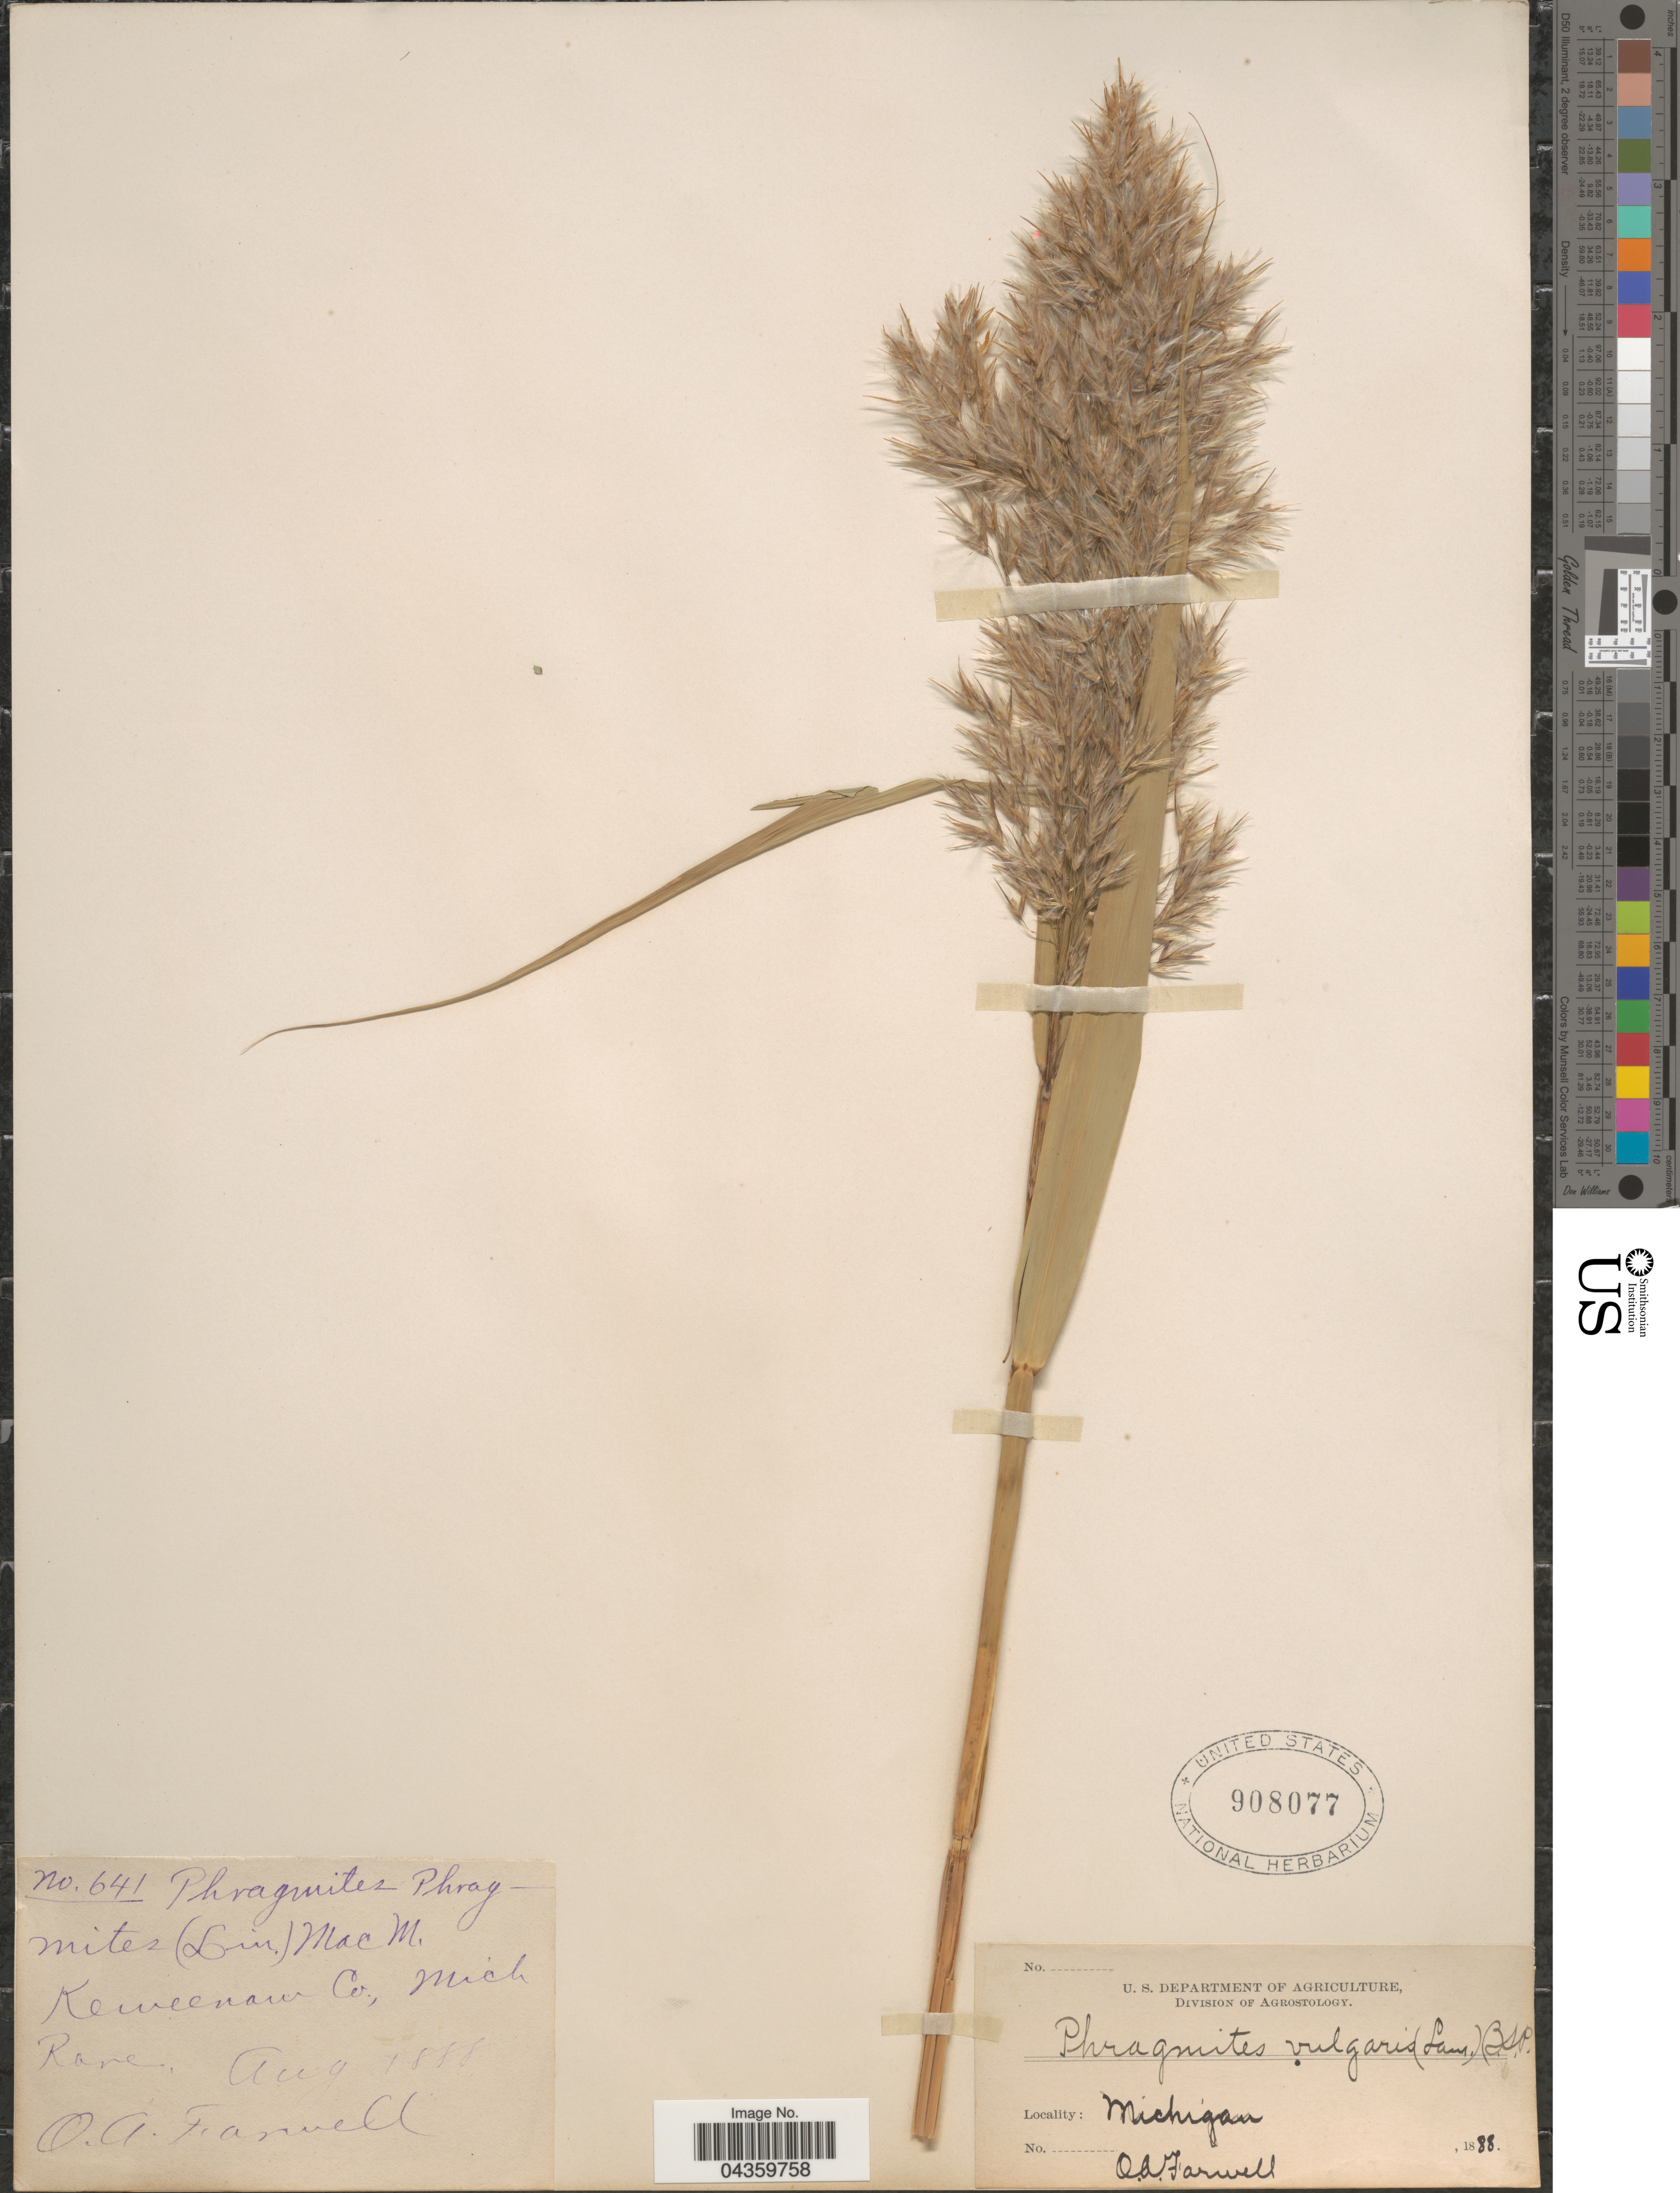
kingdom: Plantae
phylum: Tracheophyta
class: Liliopsida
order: Poales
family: Poaceae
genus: Phragmites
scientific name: Phragmites australis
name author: (Cav.) Trin. ex Steud.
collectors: O. Farwell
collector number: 641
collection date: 1888-08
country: United States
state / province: Michigan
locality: Keweenaw Co.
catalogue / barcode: US 908077